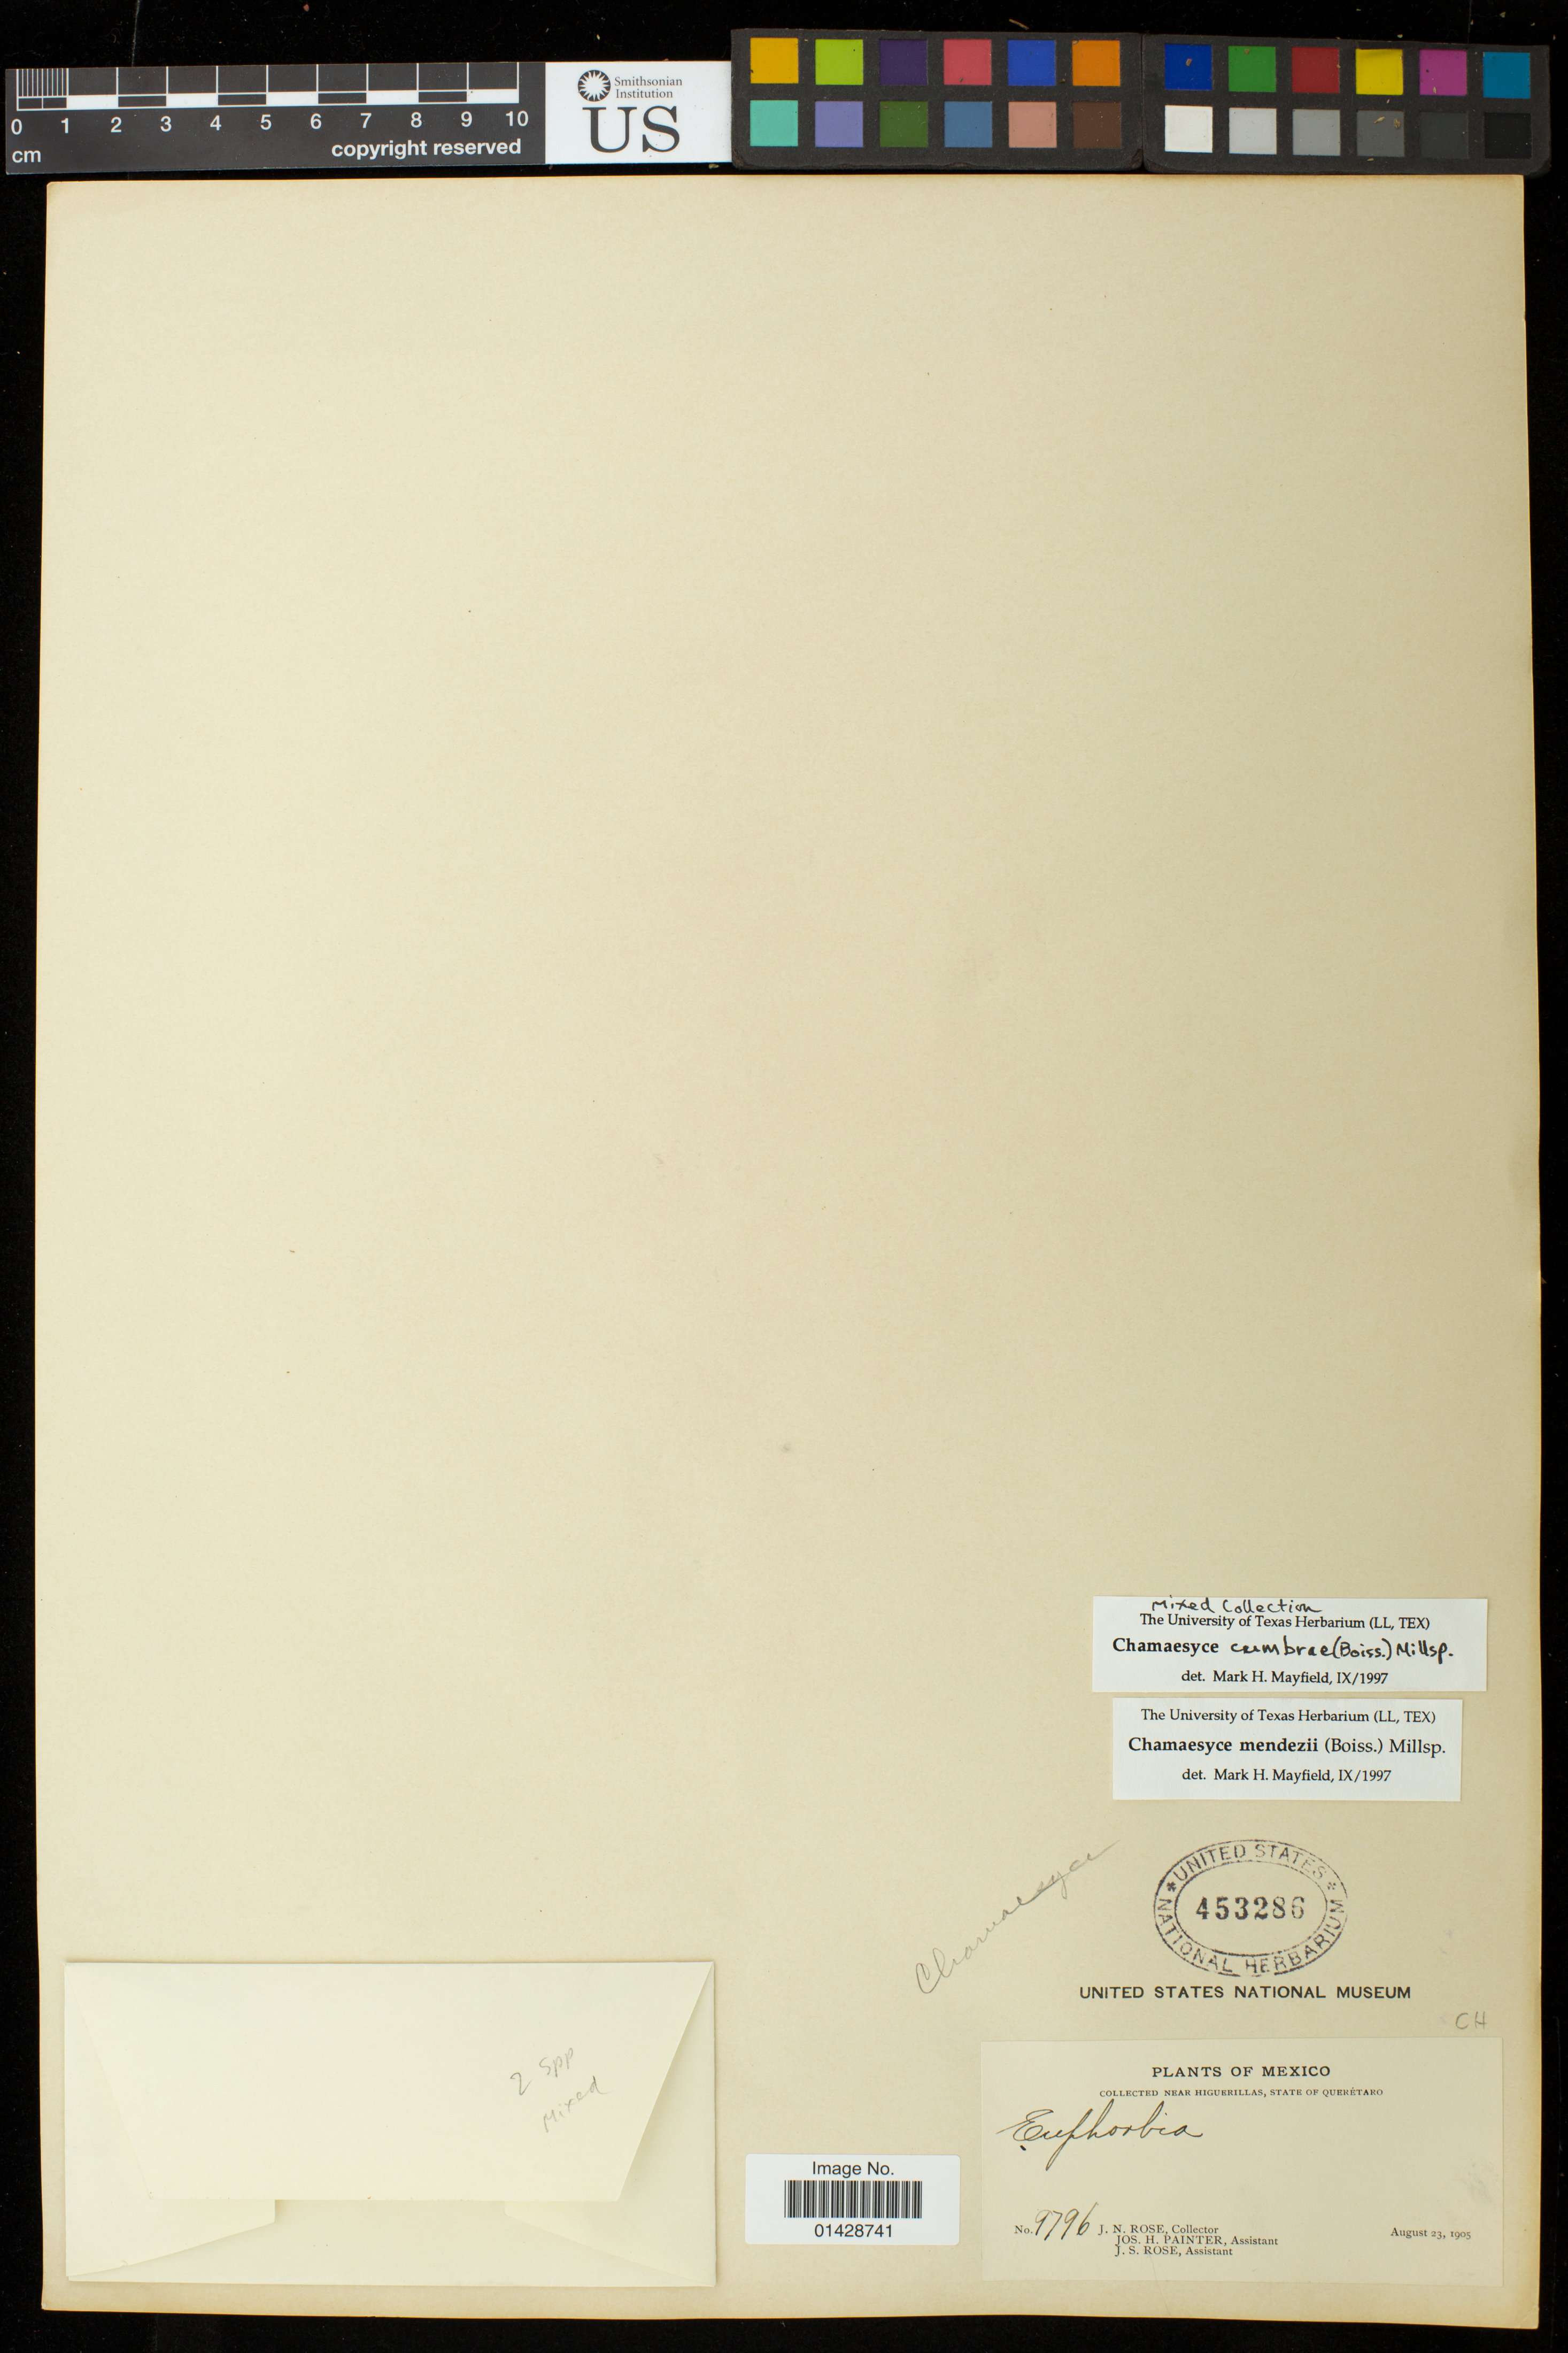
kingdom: Plantae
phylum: Tracheophyta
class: Magnoliopsida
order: Malpighiales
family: Euphorbiaceae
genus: Euphorbia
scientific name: Euphorbia mendezii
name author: Boiss.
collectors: J. N. Rose, J. H. Painter & J. S. Rose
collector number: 9796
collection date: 1905-08-23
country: Mexico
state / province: Querétaro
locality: Near Higuerillas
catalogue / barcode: US 453286